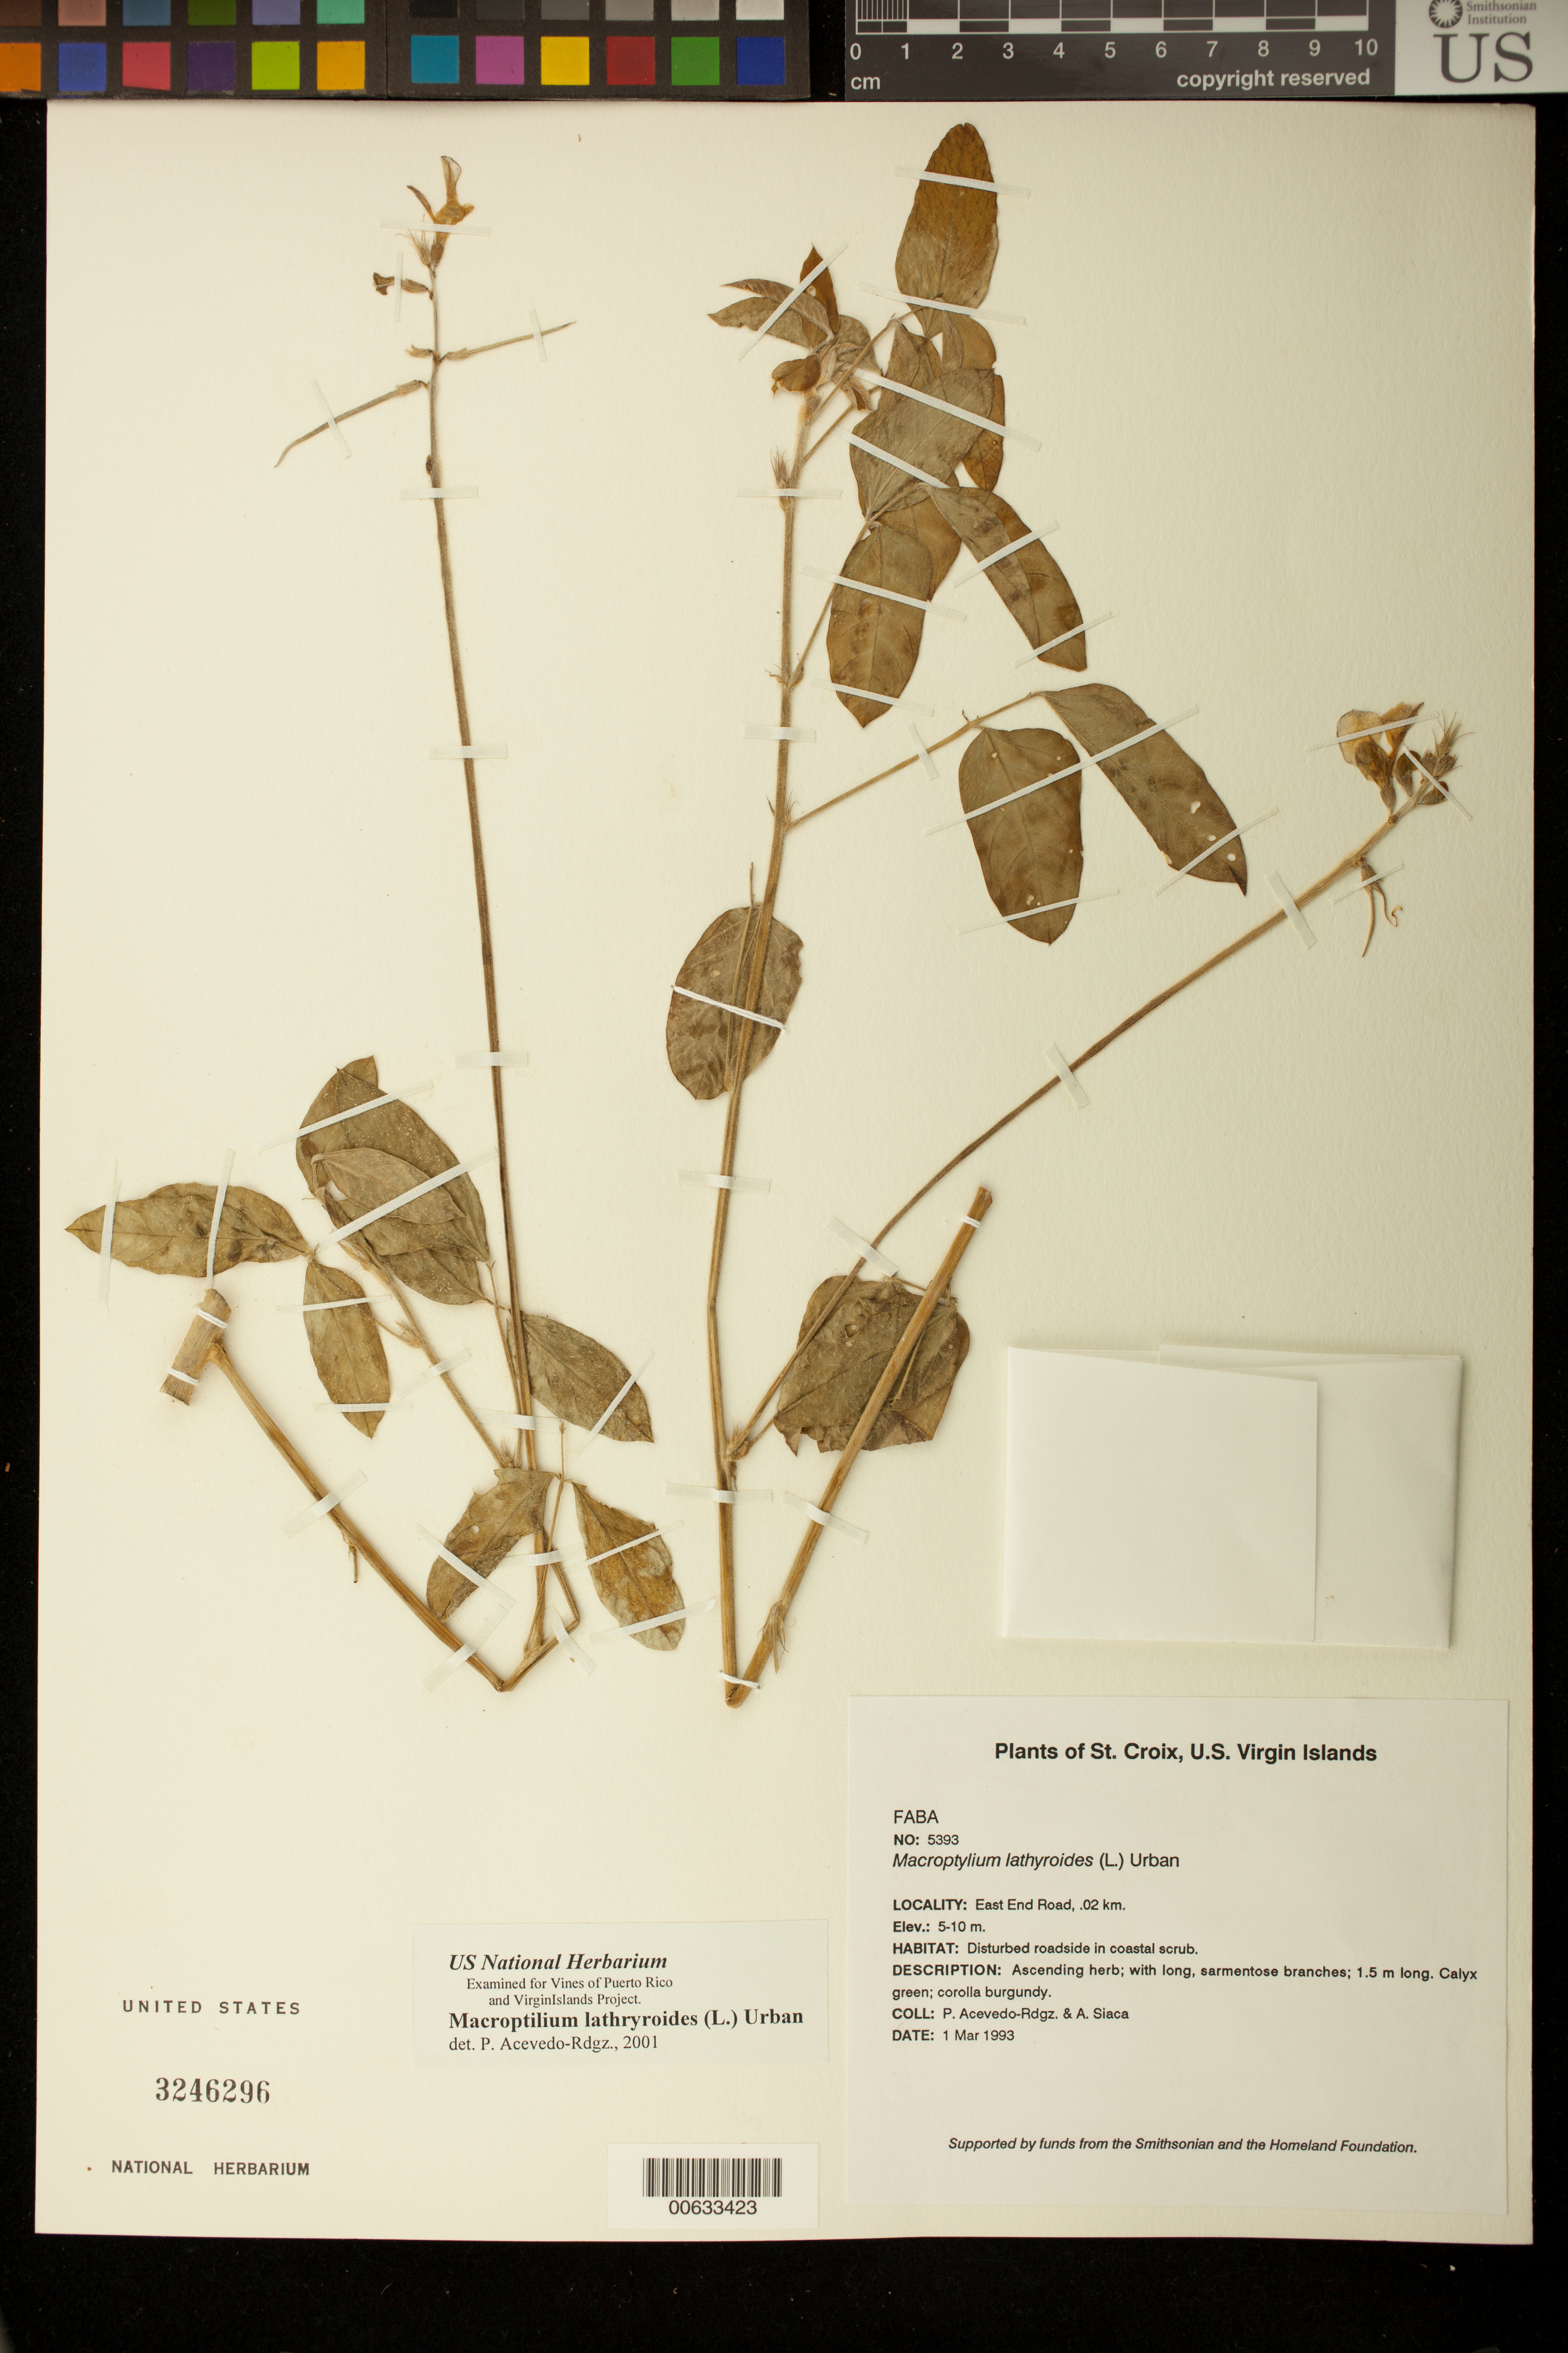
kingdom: Plantae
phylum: Tracheophyta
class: Magnoliopsida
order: Fabales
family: Fabaceae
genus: Macroptilium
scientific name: Macroptilium lathyroides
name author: (L.) Urb.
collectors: P. Acevedo-Rodr. & A. Siaca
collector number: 5393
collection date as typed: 01 Mar 1993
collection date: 1993-03-01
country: U.S. Virgin Islands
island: St. Croix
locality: East End Road, .02 km.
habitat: Disturbed roadside in coastal scrub.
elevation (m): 5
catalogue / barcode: US 3246296